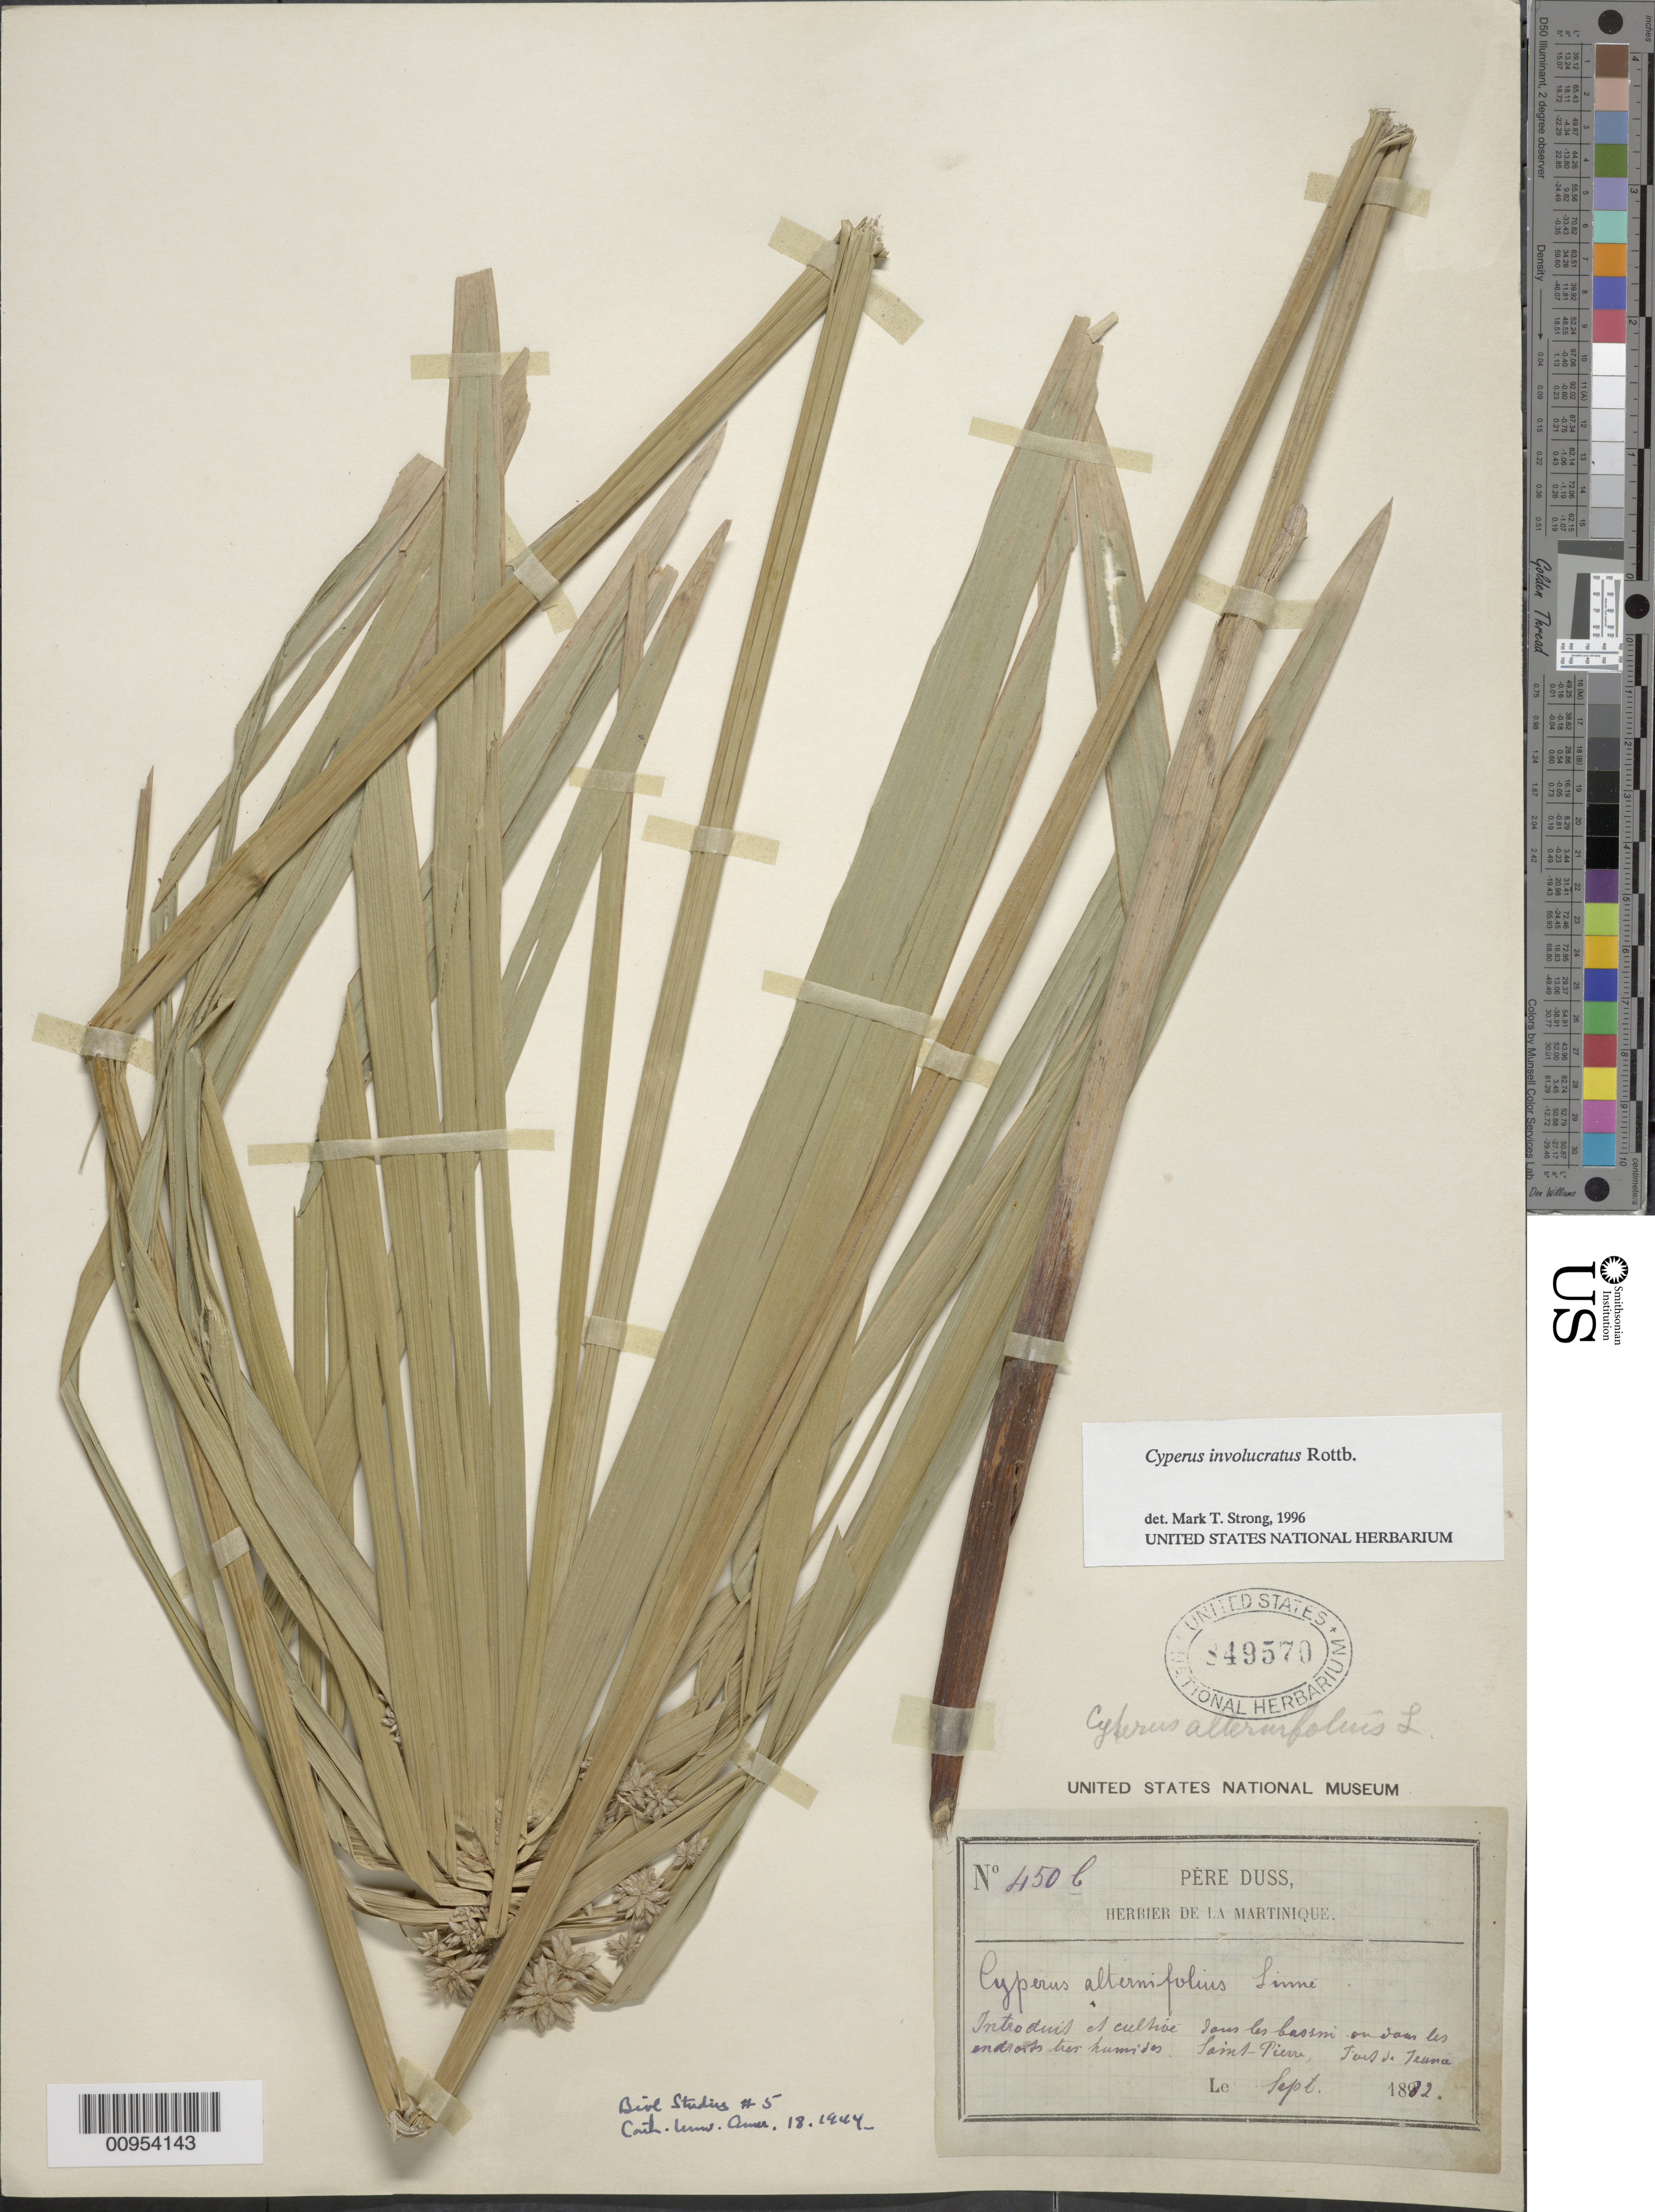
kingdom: Plantae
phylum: Tracheophyta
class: Liliopsida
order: Poales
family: Cyperaceae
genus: Cyperus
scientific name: Cyperus involucratus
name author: Rottb.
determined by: Strong, M. T., (US), Smithsonian Institution - National Museum of Natural History (UNITED STATES)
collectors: Père Duss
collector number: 450B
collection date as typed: Sep 1882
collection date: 1882-09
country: Martinique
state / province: Fort-de-France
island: Martinique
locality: Saint Pierre, Fort de France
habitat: Dans les bassíns et dans les endroits tres humides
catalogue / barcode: US 849570